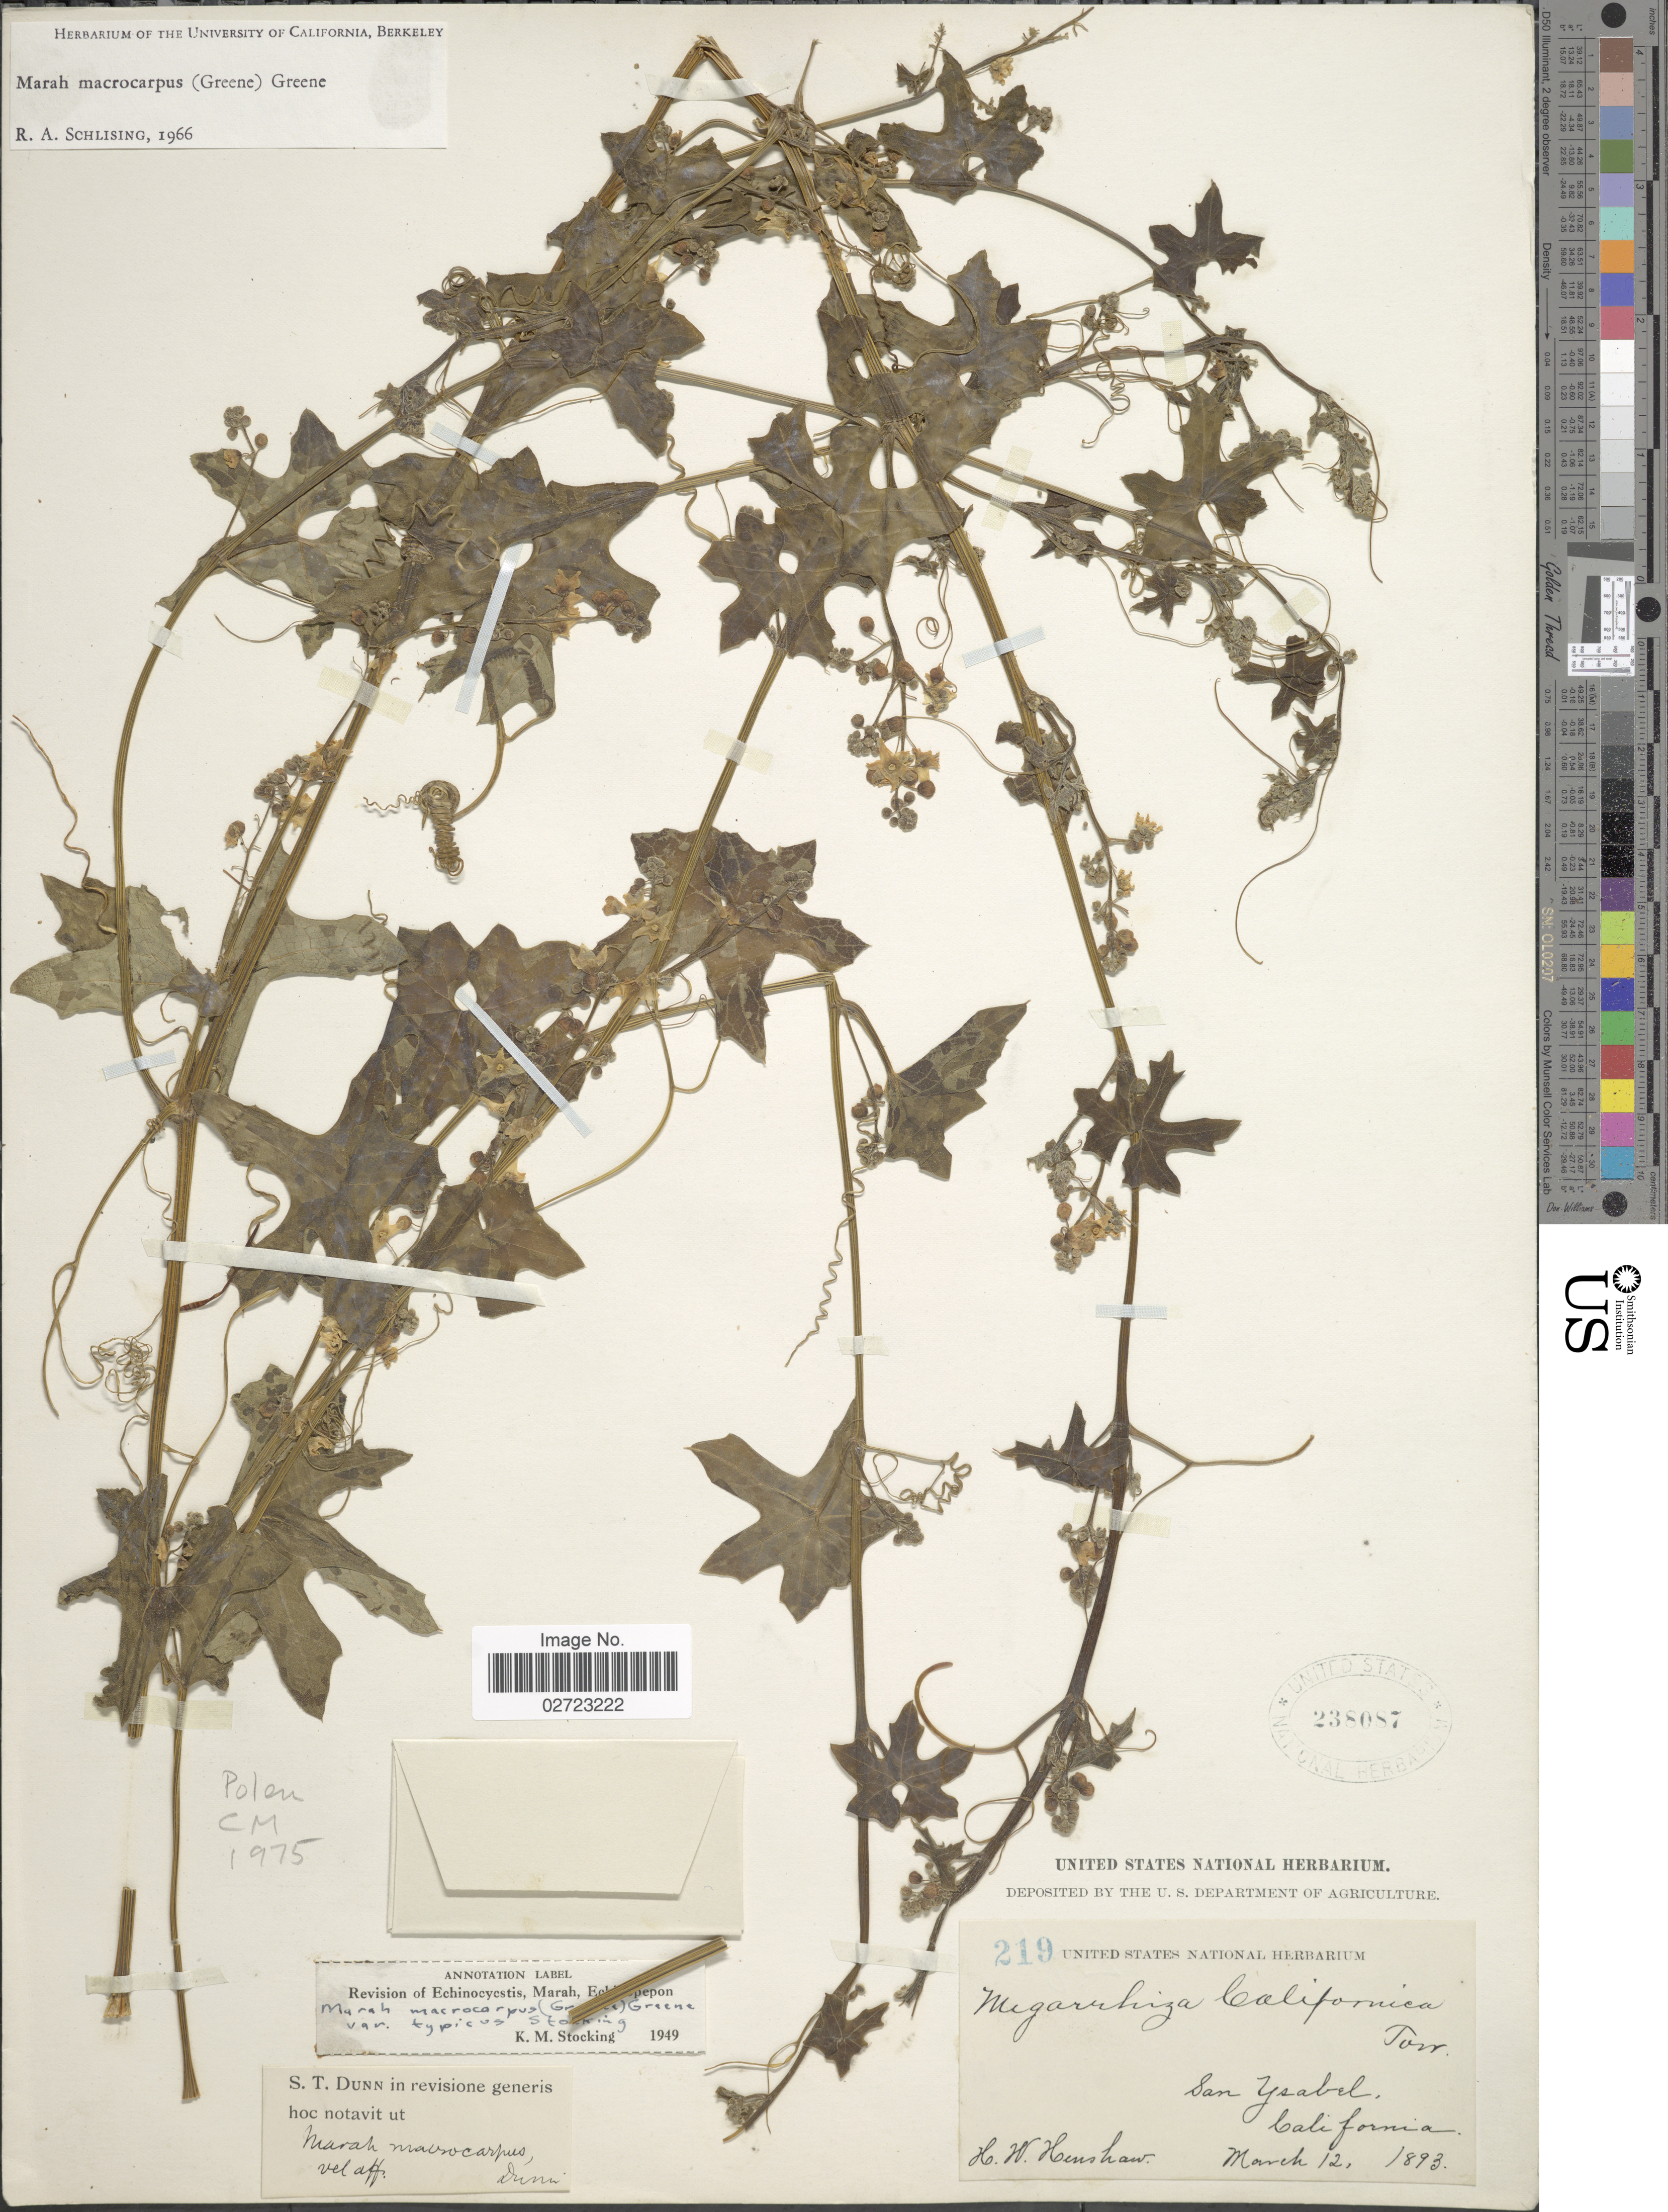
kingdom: Plantae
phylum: Tracheophyta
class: Magnoliopsida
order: Cucurbitales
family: Cucurbitaceae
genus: Marah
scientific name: Marah macrocarpa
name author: (Greene) Greene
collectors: H. Henshaw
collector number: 219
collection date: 1893-03-12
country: United States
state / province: California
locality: San Ysabel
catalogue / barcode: US 238087